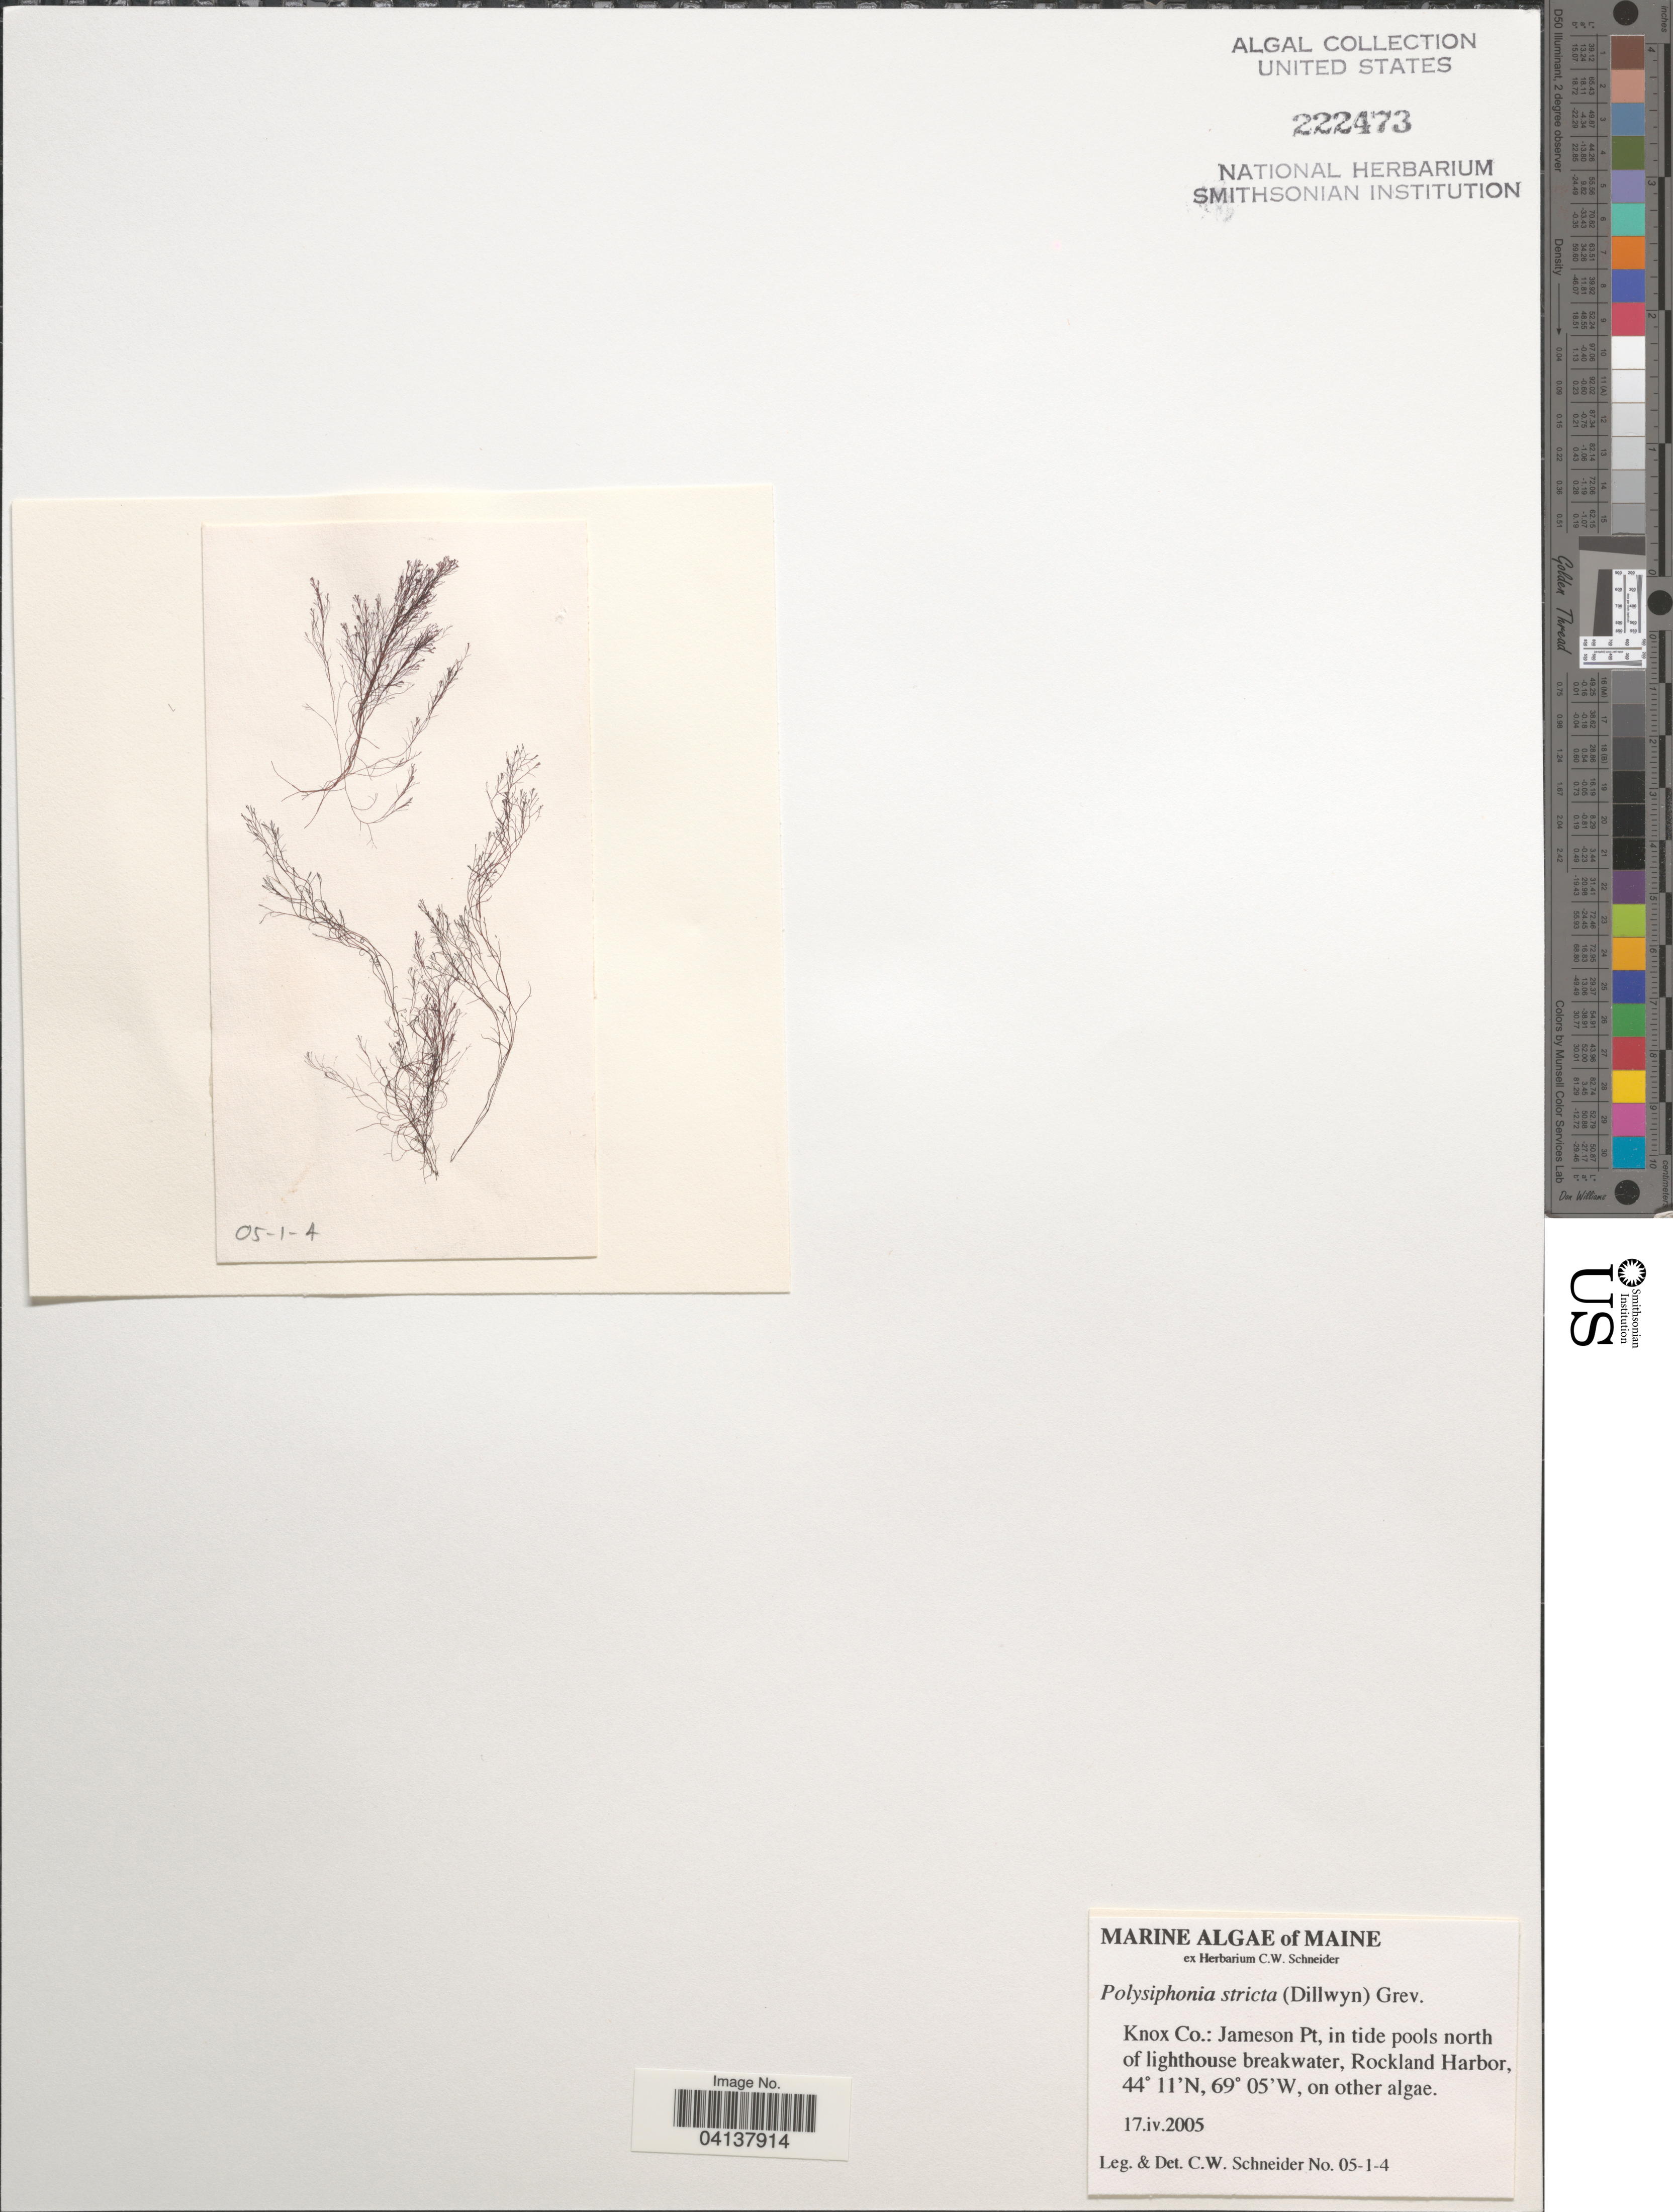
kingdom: Plantae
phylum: Rhodophyta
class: Florideophyceae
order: Ceramiales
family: Rhodomelaceae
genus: Polysiphonia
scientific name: Polysiphonia stricta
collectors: C. W.Schneider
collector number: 05-1-4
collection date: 2005-04-17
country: United States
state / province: Maine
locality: Knox Co.: Jameson Pt, in tide pools north of lighthouse breakwater, Rockland Harbor.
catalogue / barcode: US 222473